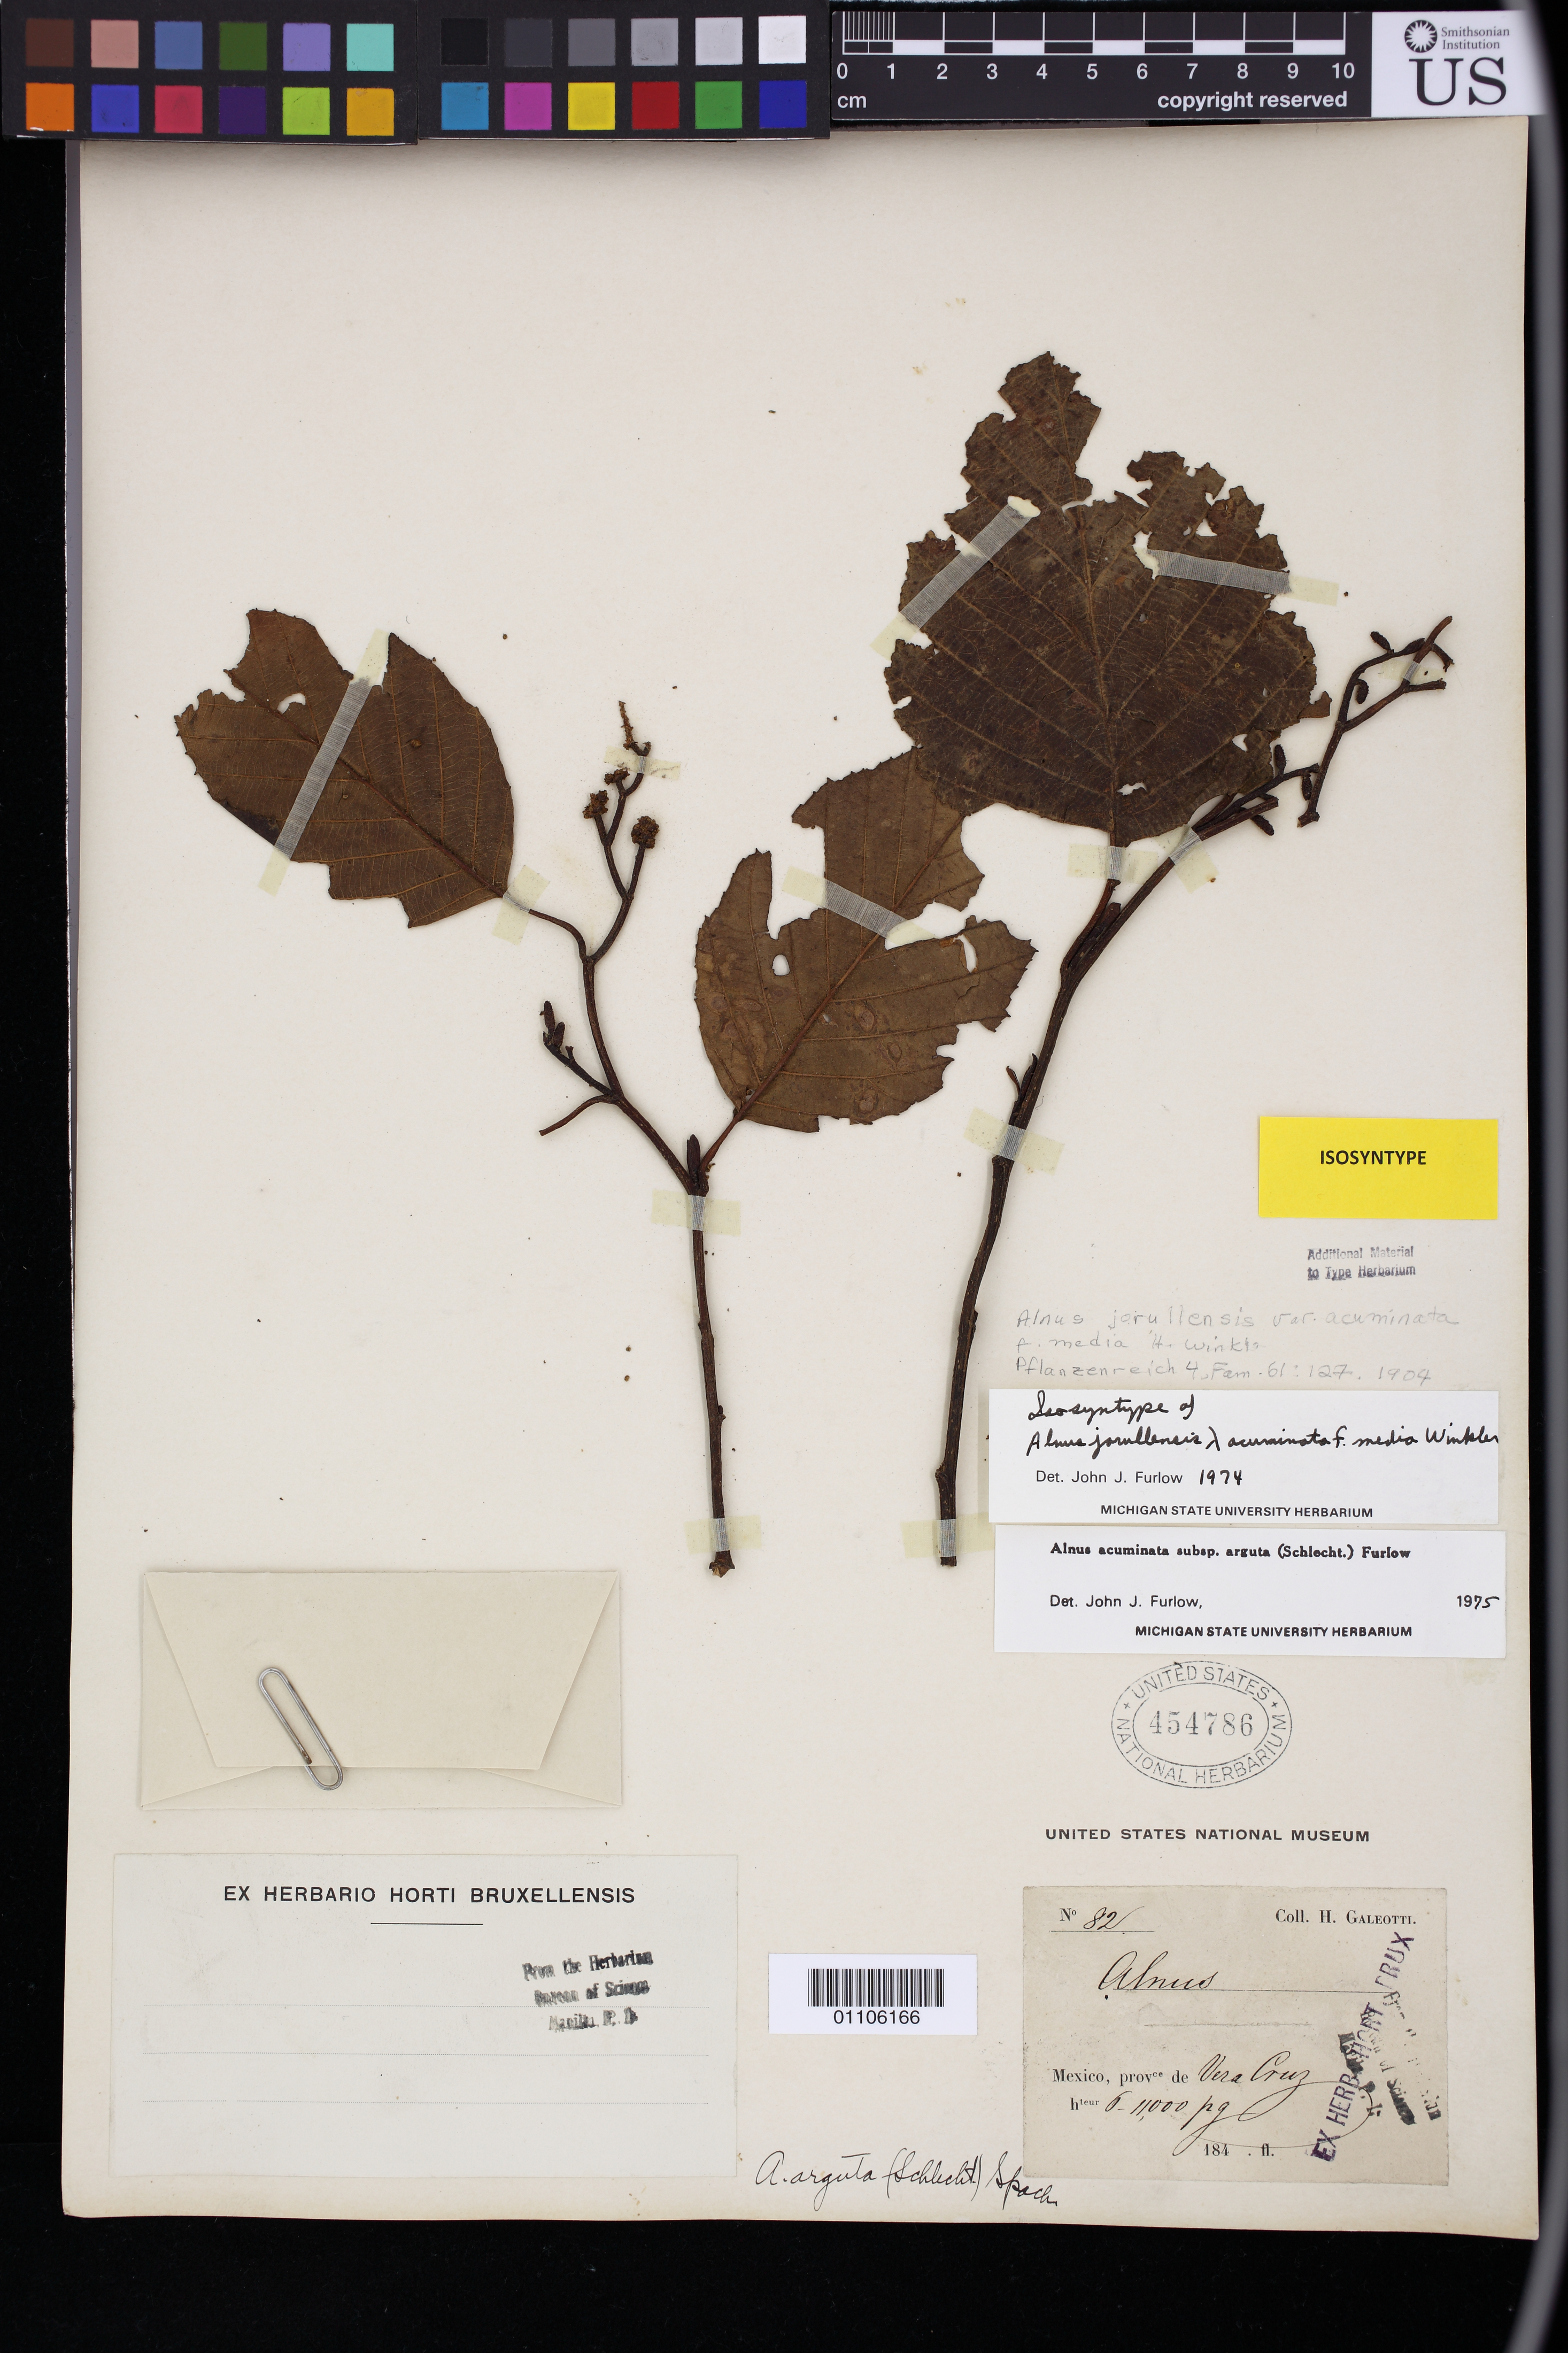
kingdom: Plantae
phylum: Tracheophyta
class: Magnoliopsida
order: Fagales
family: Betulaceae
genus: Alnus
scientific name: Alnus jorullensis f. media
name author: H. Winkl. in Engl.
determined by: Furlow, J. J.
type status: Isosyntype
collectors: H. G. Galeotti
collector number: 82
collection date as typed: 1840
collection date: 1840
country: Mexico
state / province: Veracruz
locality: Prov. de Vera Cruz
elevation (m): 1829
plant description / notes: Additional syntypes are filed under Alnus glabrata Fern. According to Furlow (1979) the syntypes of A. jorullensis f. media represent 3 taxa: A. acuminata subsp. acuminata, A. acuminata subsp. arguta, & A. acuminata subsp. glabrata.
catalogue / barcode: US 454786